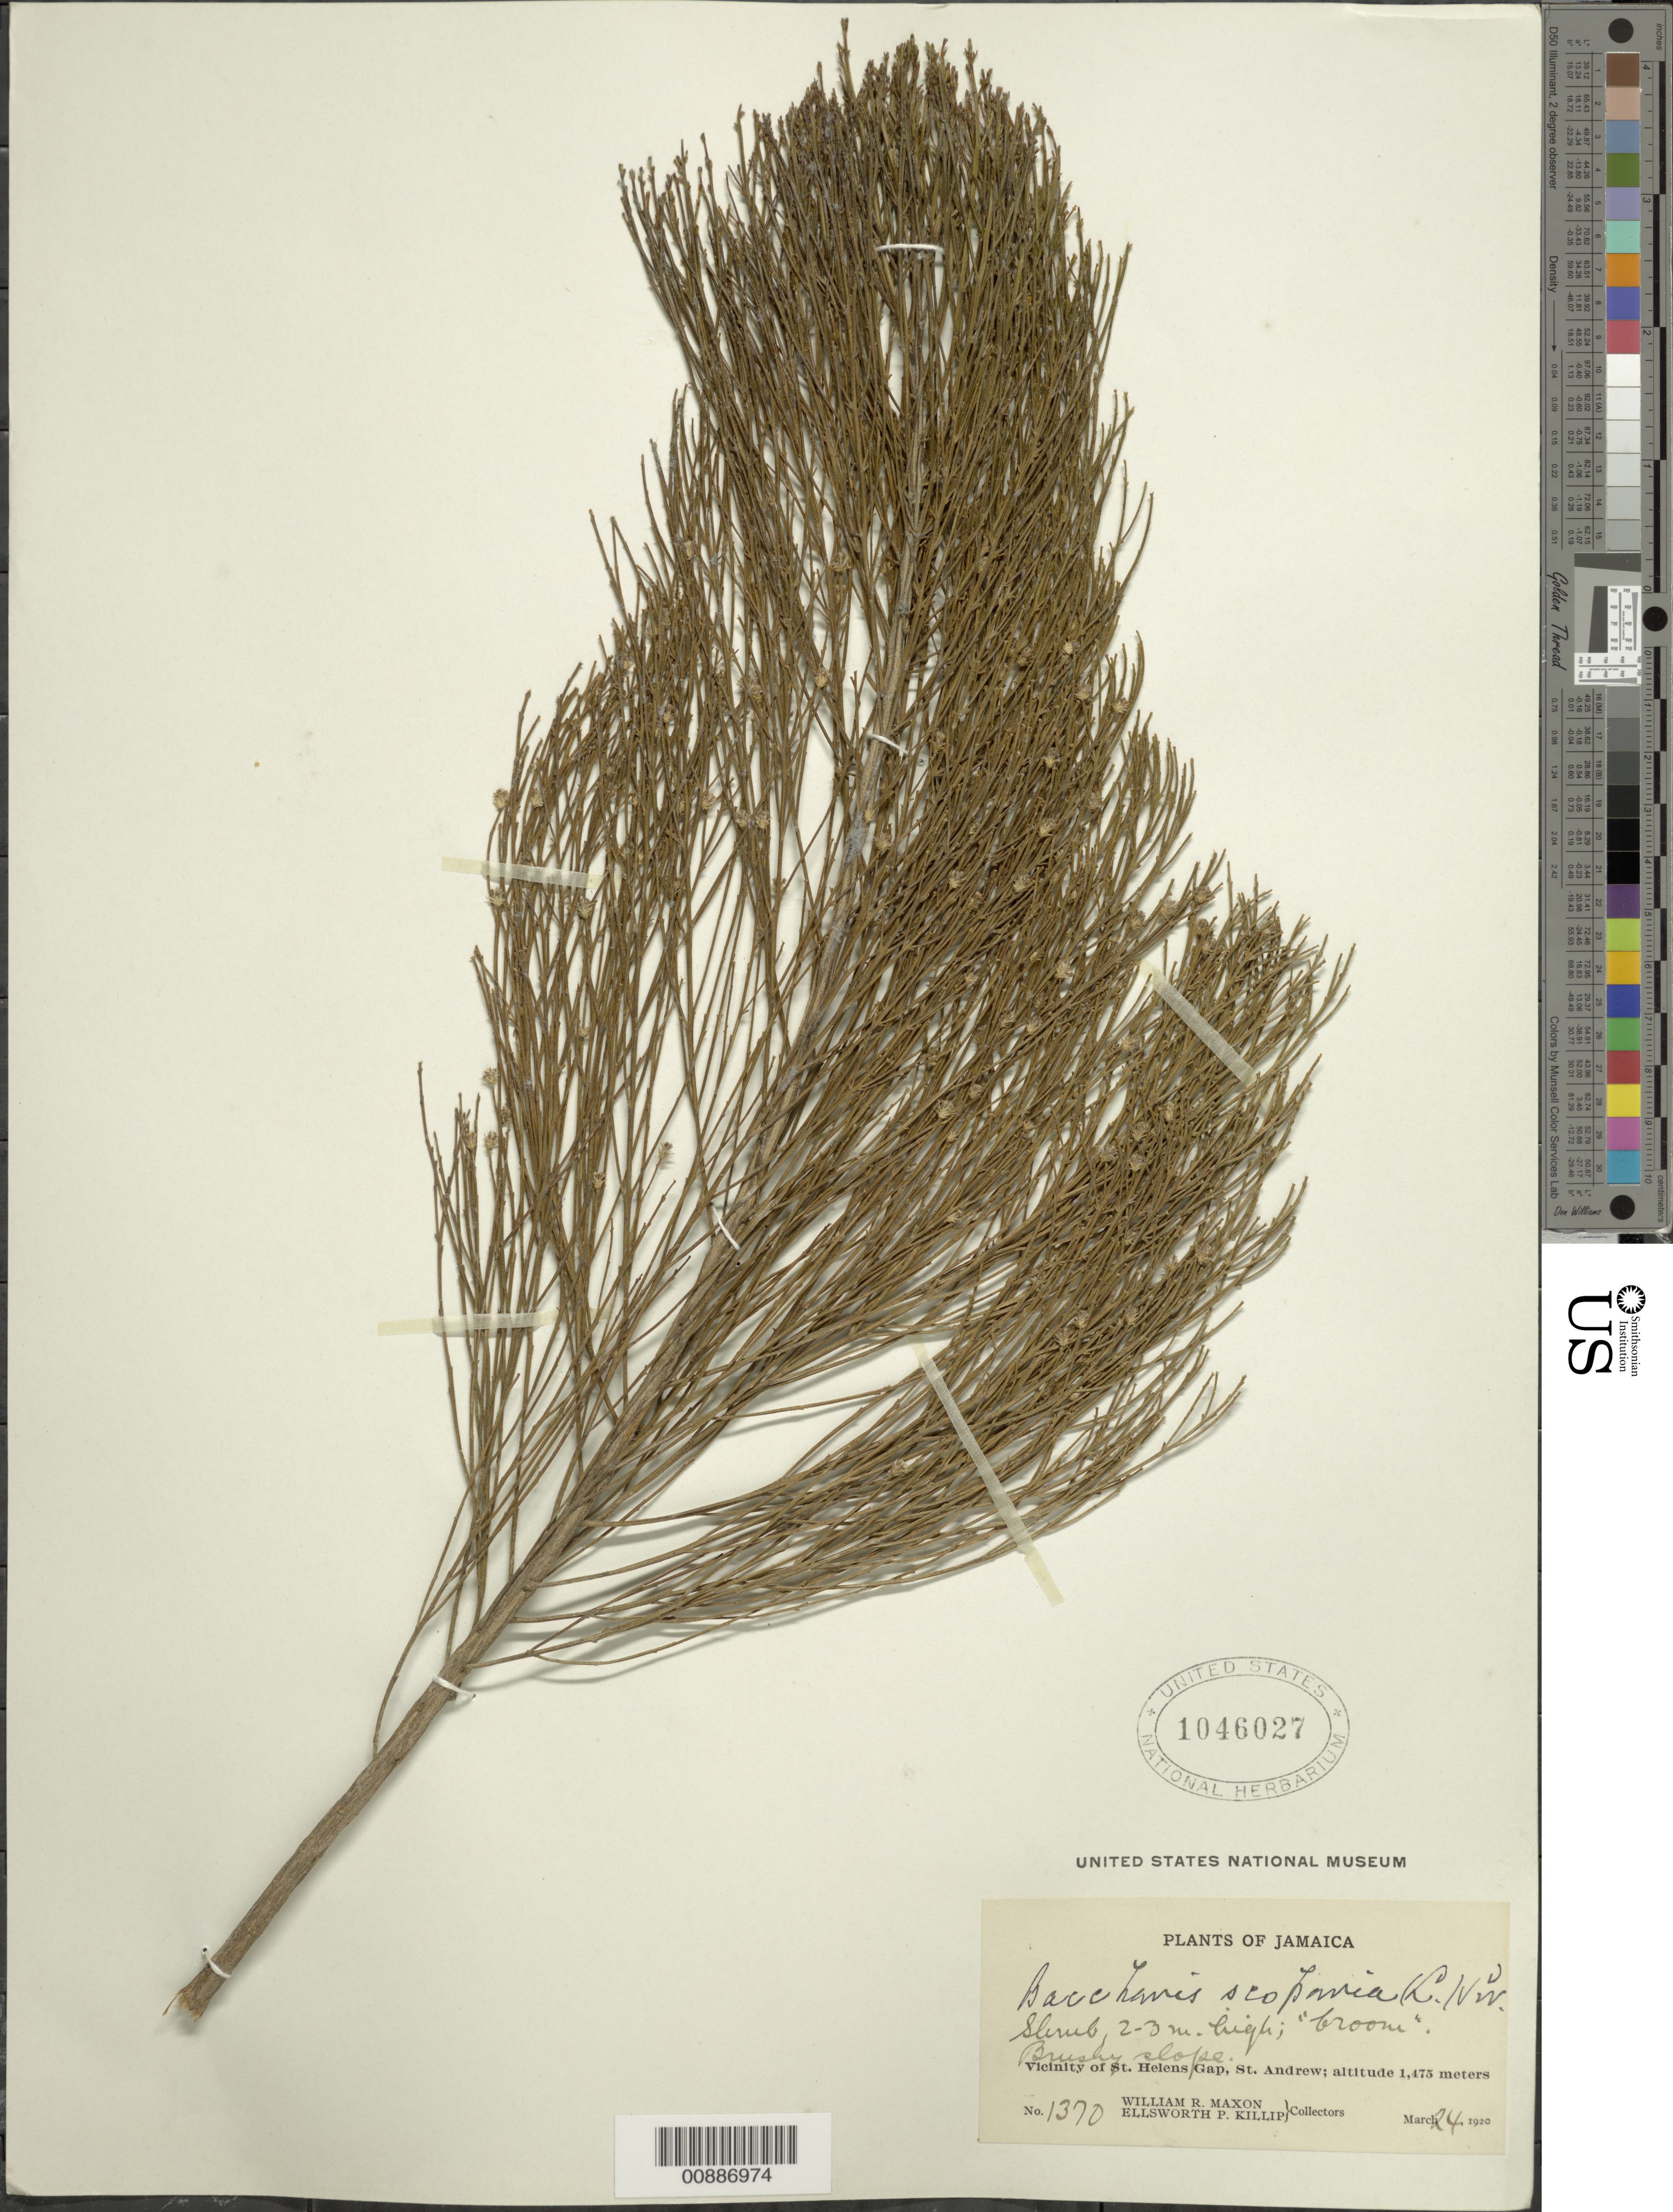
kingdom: Plantae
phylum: Tracheophyta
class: Magnoliopsida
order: Asterales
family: Asteraceae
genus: Baccharis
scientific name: Baccharis scoparia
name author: (L.) Sw.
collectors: W. R. Maxon & E. P. Killip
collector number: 1370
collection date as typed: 24 Mar 1920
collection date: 1920-03-24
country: Jamaica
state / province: Saint Andrew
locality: Vicinity of St. Helens Gap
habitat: Brushy slope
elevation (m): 1475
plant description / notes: Common name: Broom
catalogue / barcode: US 1046027